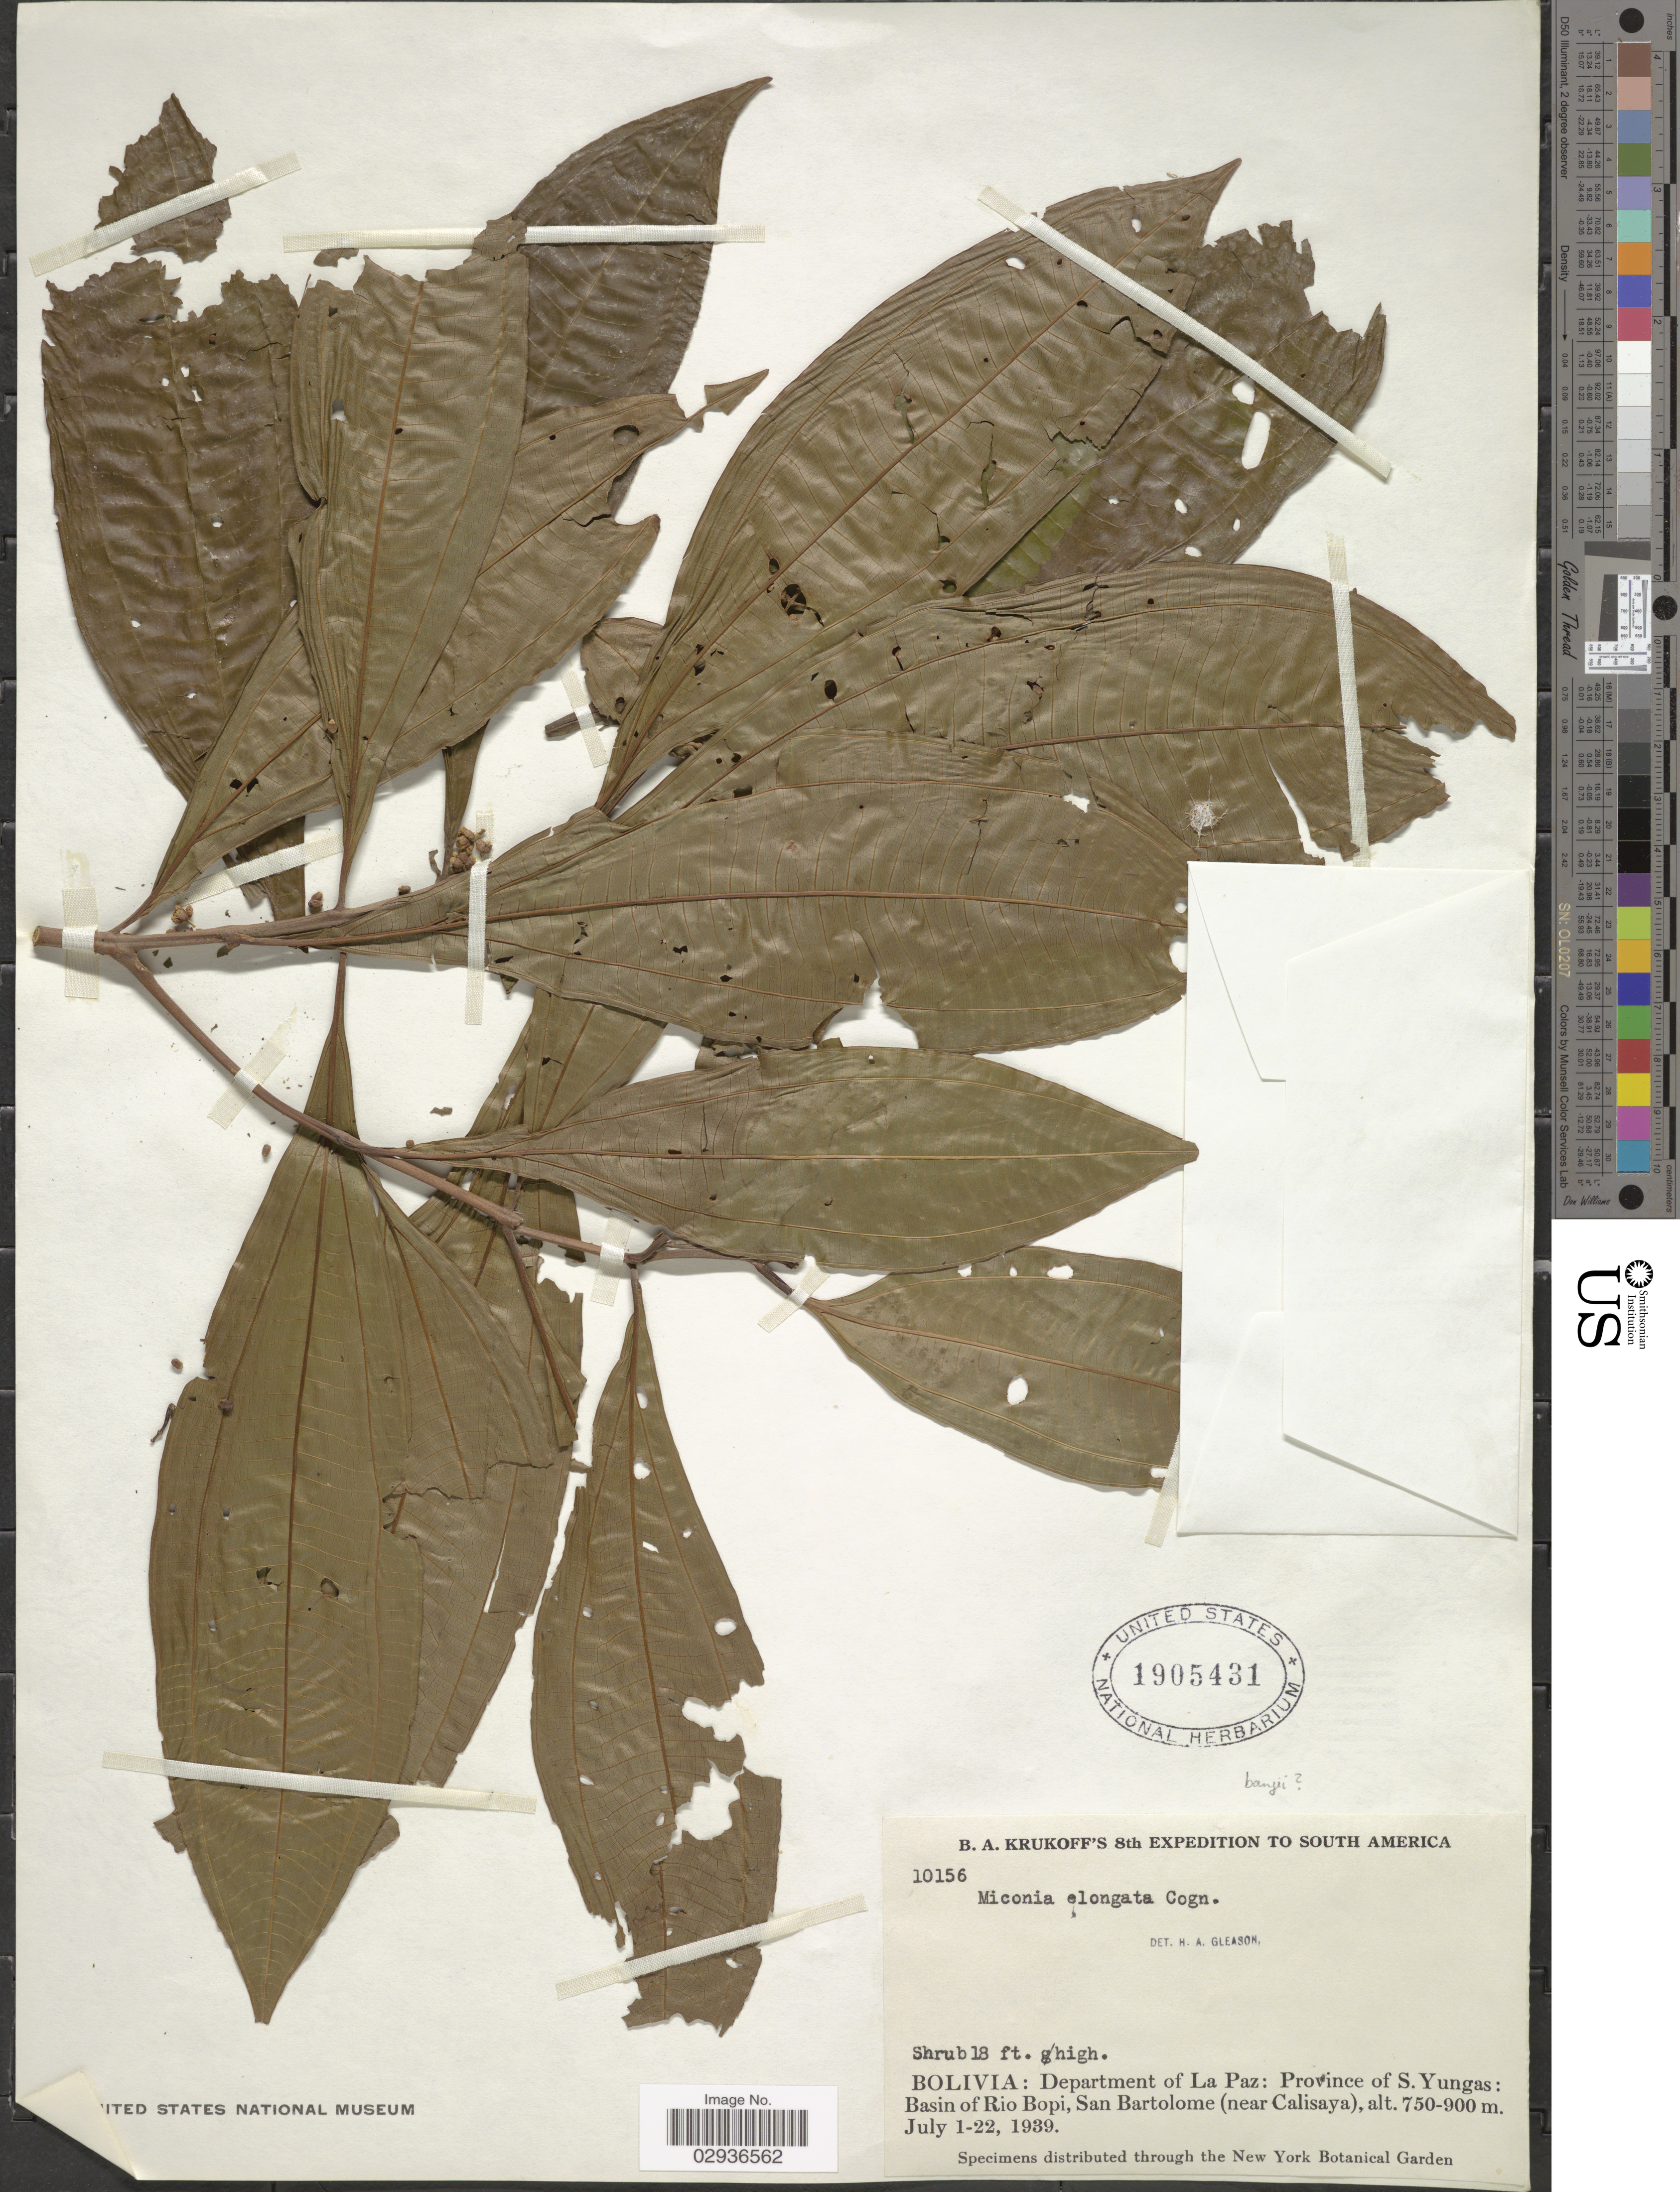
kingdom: Plantae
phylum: Tracheophyta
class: Magnoliopsida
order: Myrtales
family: Melastomataceae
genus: Miconia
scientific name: Miconia bangii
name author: Cogn.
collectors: B. A. Krukoff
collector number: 10156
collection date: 1939-07-01/1939-07-22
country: Bolivia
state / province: La Paz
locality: Department of La Paz: Province of S. Yungas: Basin of Rio Bopi, San Bartolome (near Calisaya).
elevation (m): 750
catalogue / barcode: US 1905431